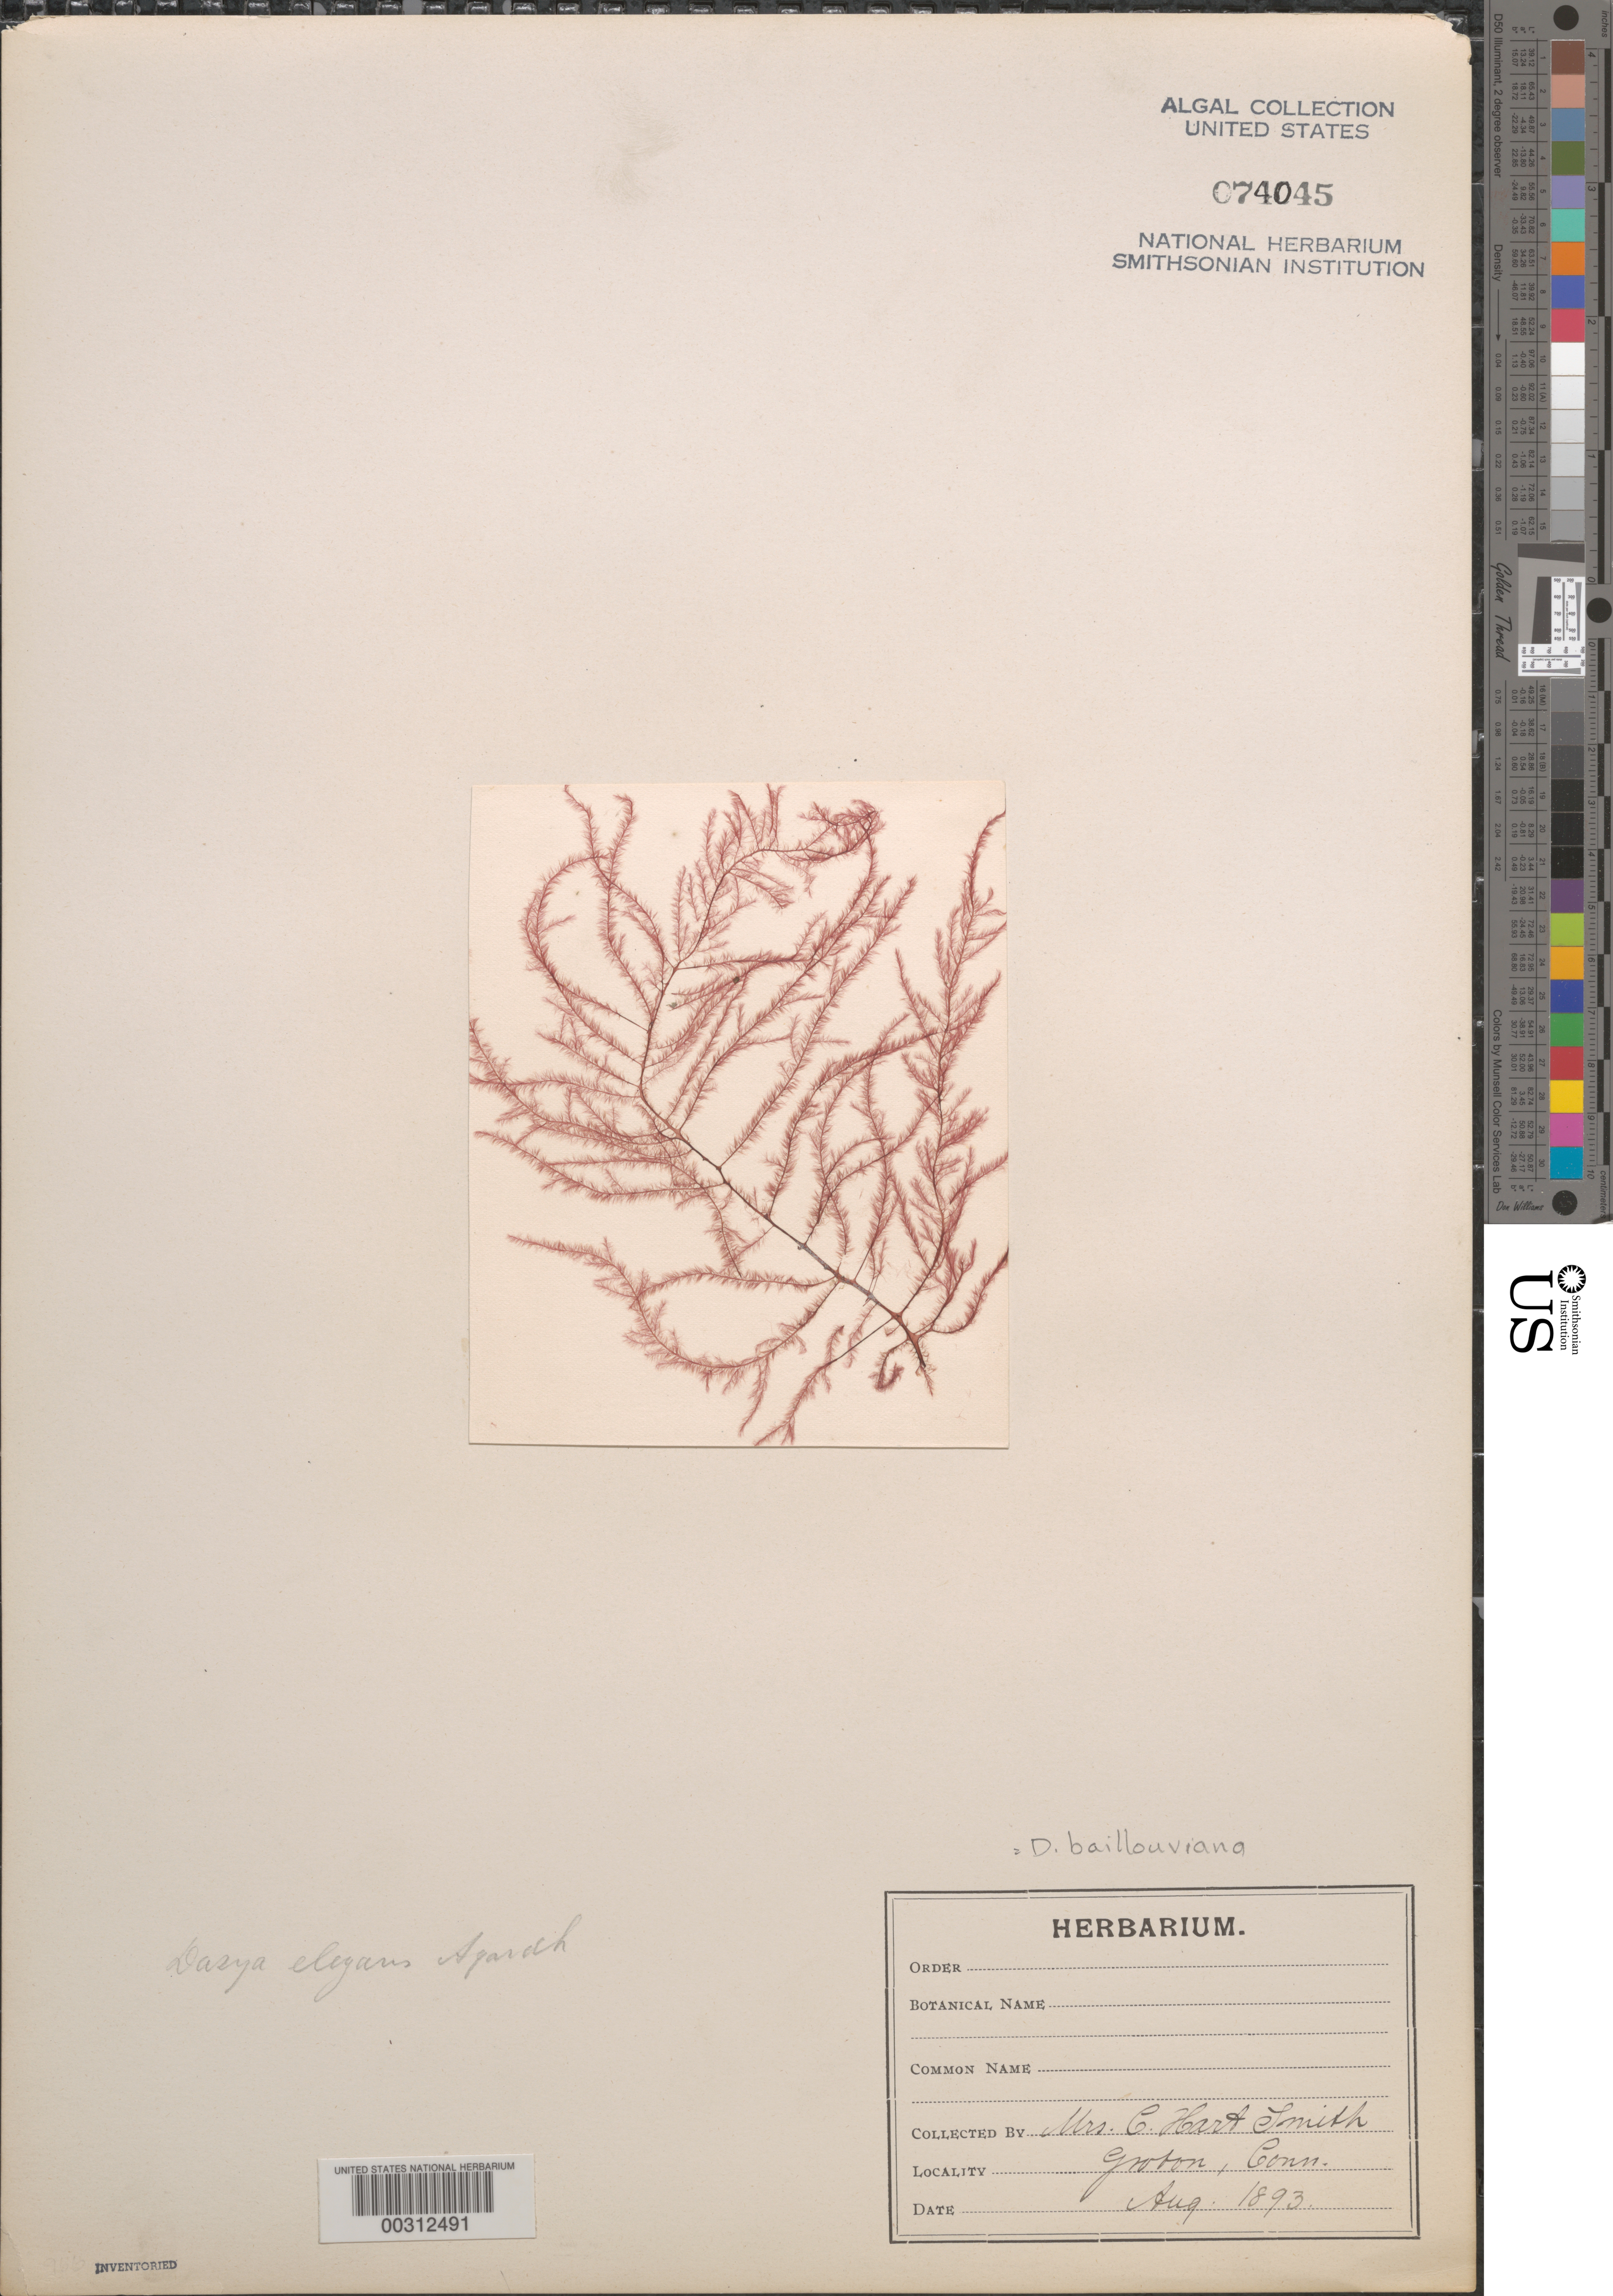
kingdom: Plantae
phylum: Rhodophyta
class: Florideophyceae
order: Ceramiales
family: Dasyaceae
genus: Dasya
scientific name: Dasya pedicellata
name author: (C. Agardh) C. Agardh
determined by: Algae name updating Project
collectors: C. H. Smith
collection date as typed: Aug 1893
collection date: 1893-08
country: United States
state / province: Connecticut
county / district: New London County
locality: Groton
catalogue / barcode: US 74045